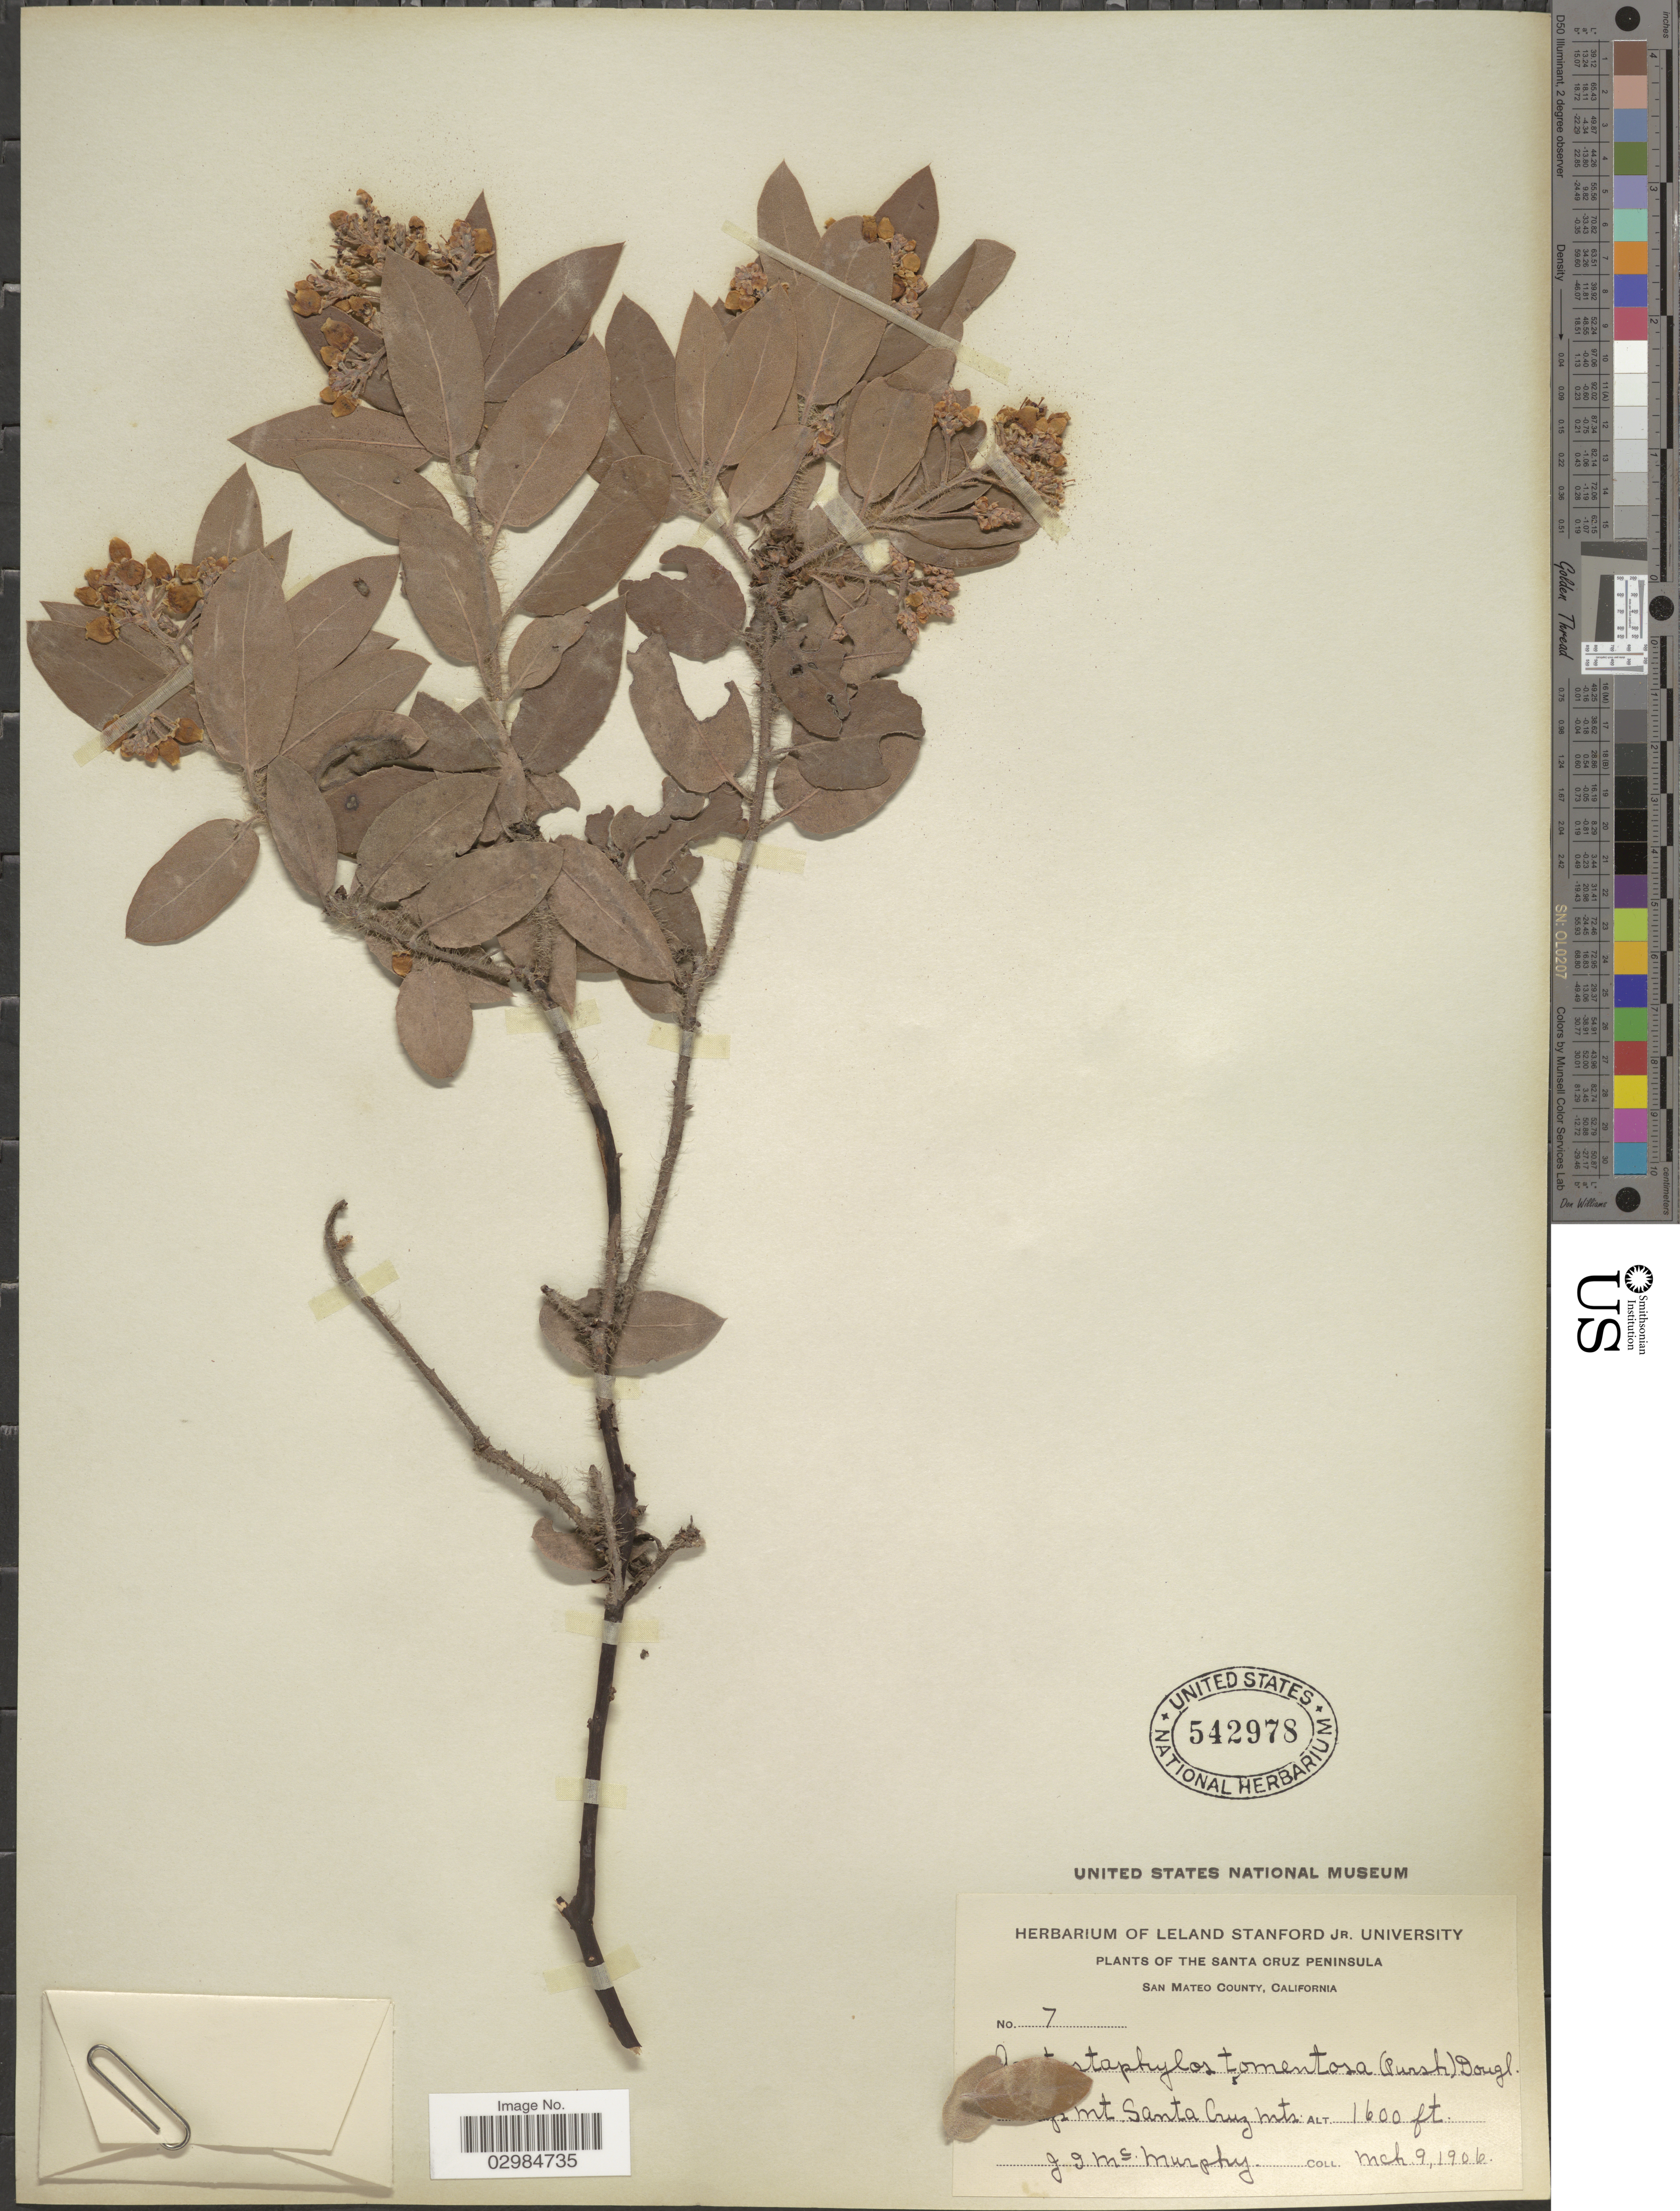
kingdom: Plantae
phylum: Tracheophyta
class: Magnoliopsida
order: Ericales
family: Ericaceae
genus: Arctostaphylos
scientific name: Arctostaphylos tomentosa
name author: (Pursh) Lindl.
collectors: J. McMurphy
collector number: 7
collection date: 1906-03-09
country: United States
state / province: California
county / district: San Mateo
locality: The Santa Cruz Peninsula. San Mateo County. King's Mt. Santa Cruz Mts.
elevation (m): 488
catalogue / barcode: US 542978